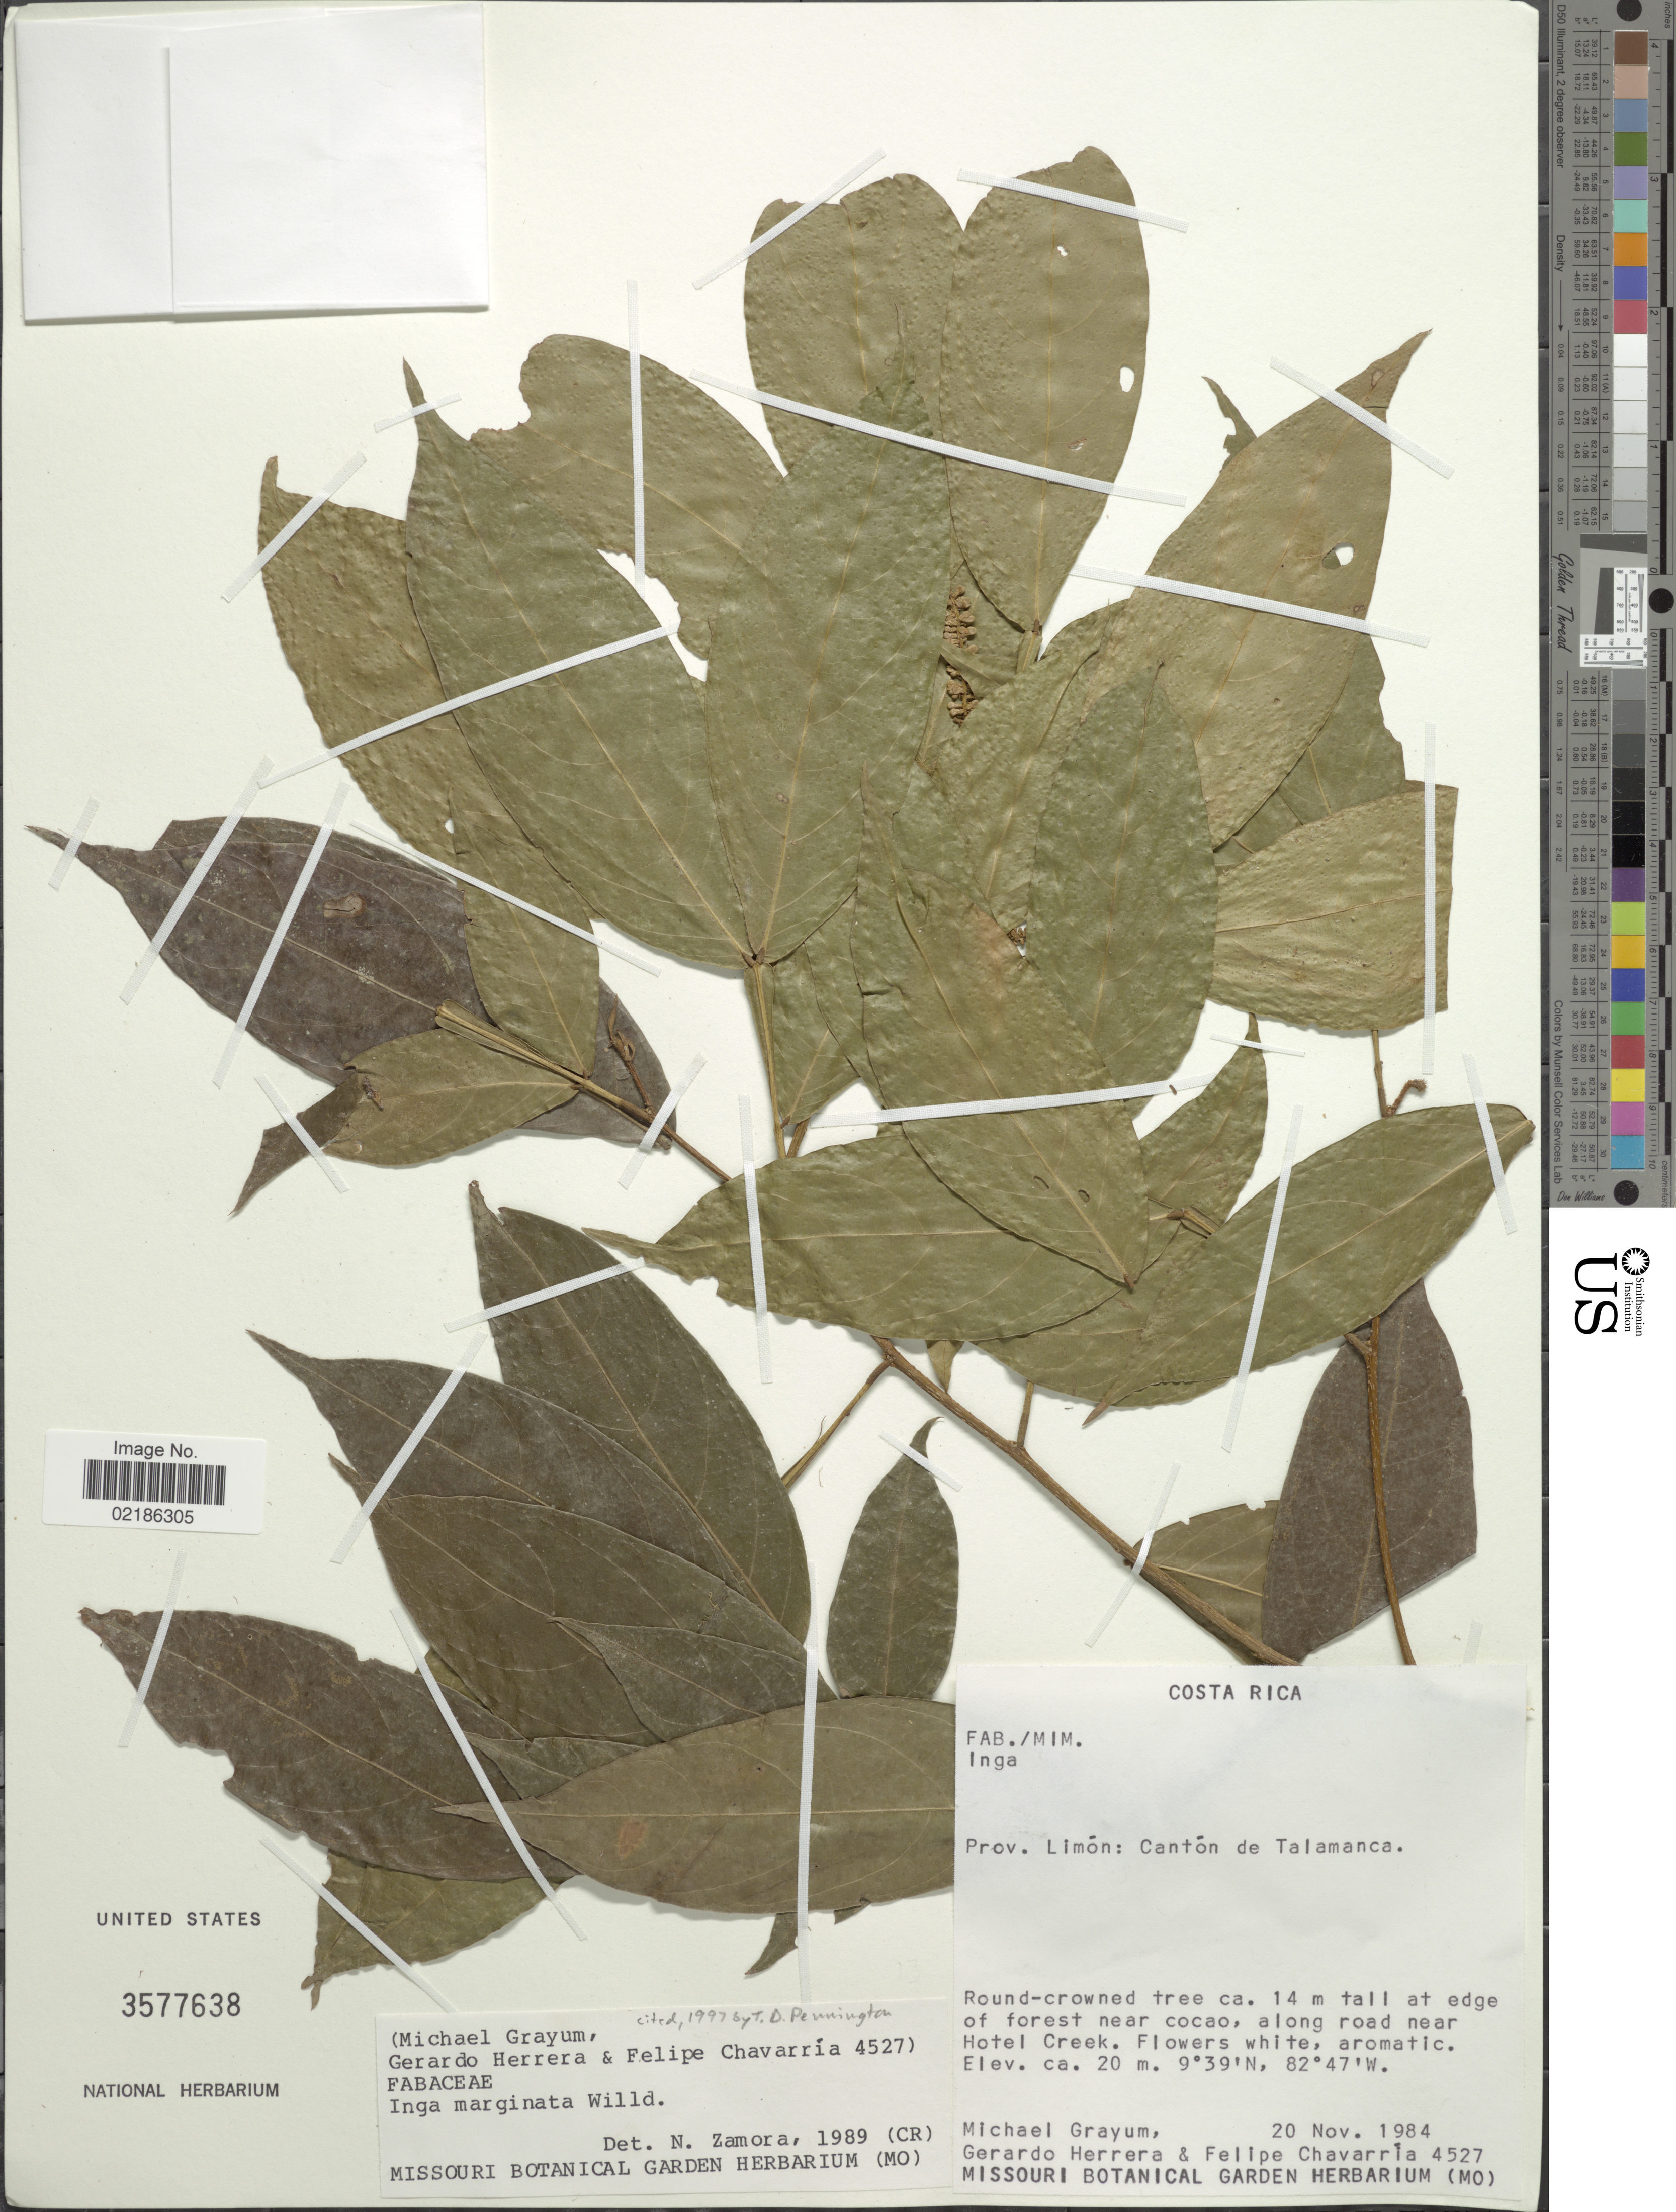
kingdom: Plantae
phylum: Tracheophyta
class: Magnoliopsida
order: Fabales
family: Fabaceae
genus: Inga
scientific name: Inga marginata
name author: Willd.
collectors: M. H. Grayum, G. Herrera & F. Chavarria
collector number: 4527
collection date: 1984-11-20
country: Costa Rica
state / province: Limón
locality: Canton de Talamanca, along road near Hotel Creek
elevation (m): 20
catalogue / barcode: US 3577638